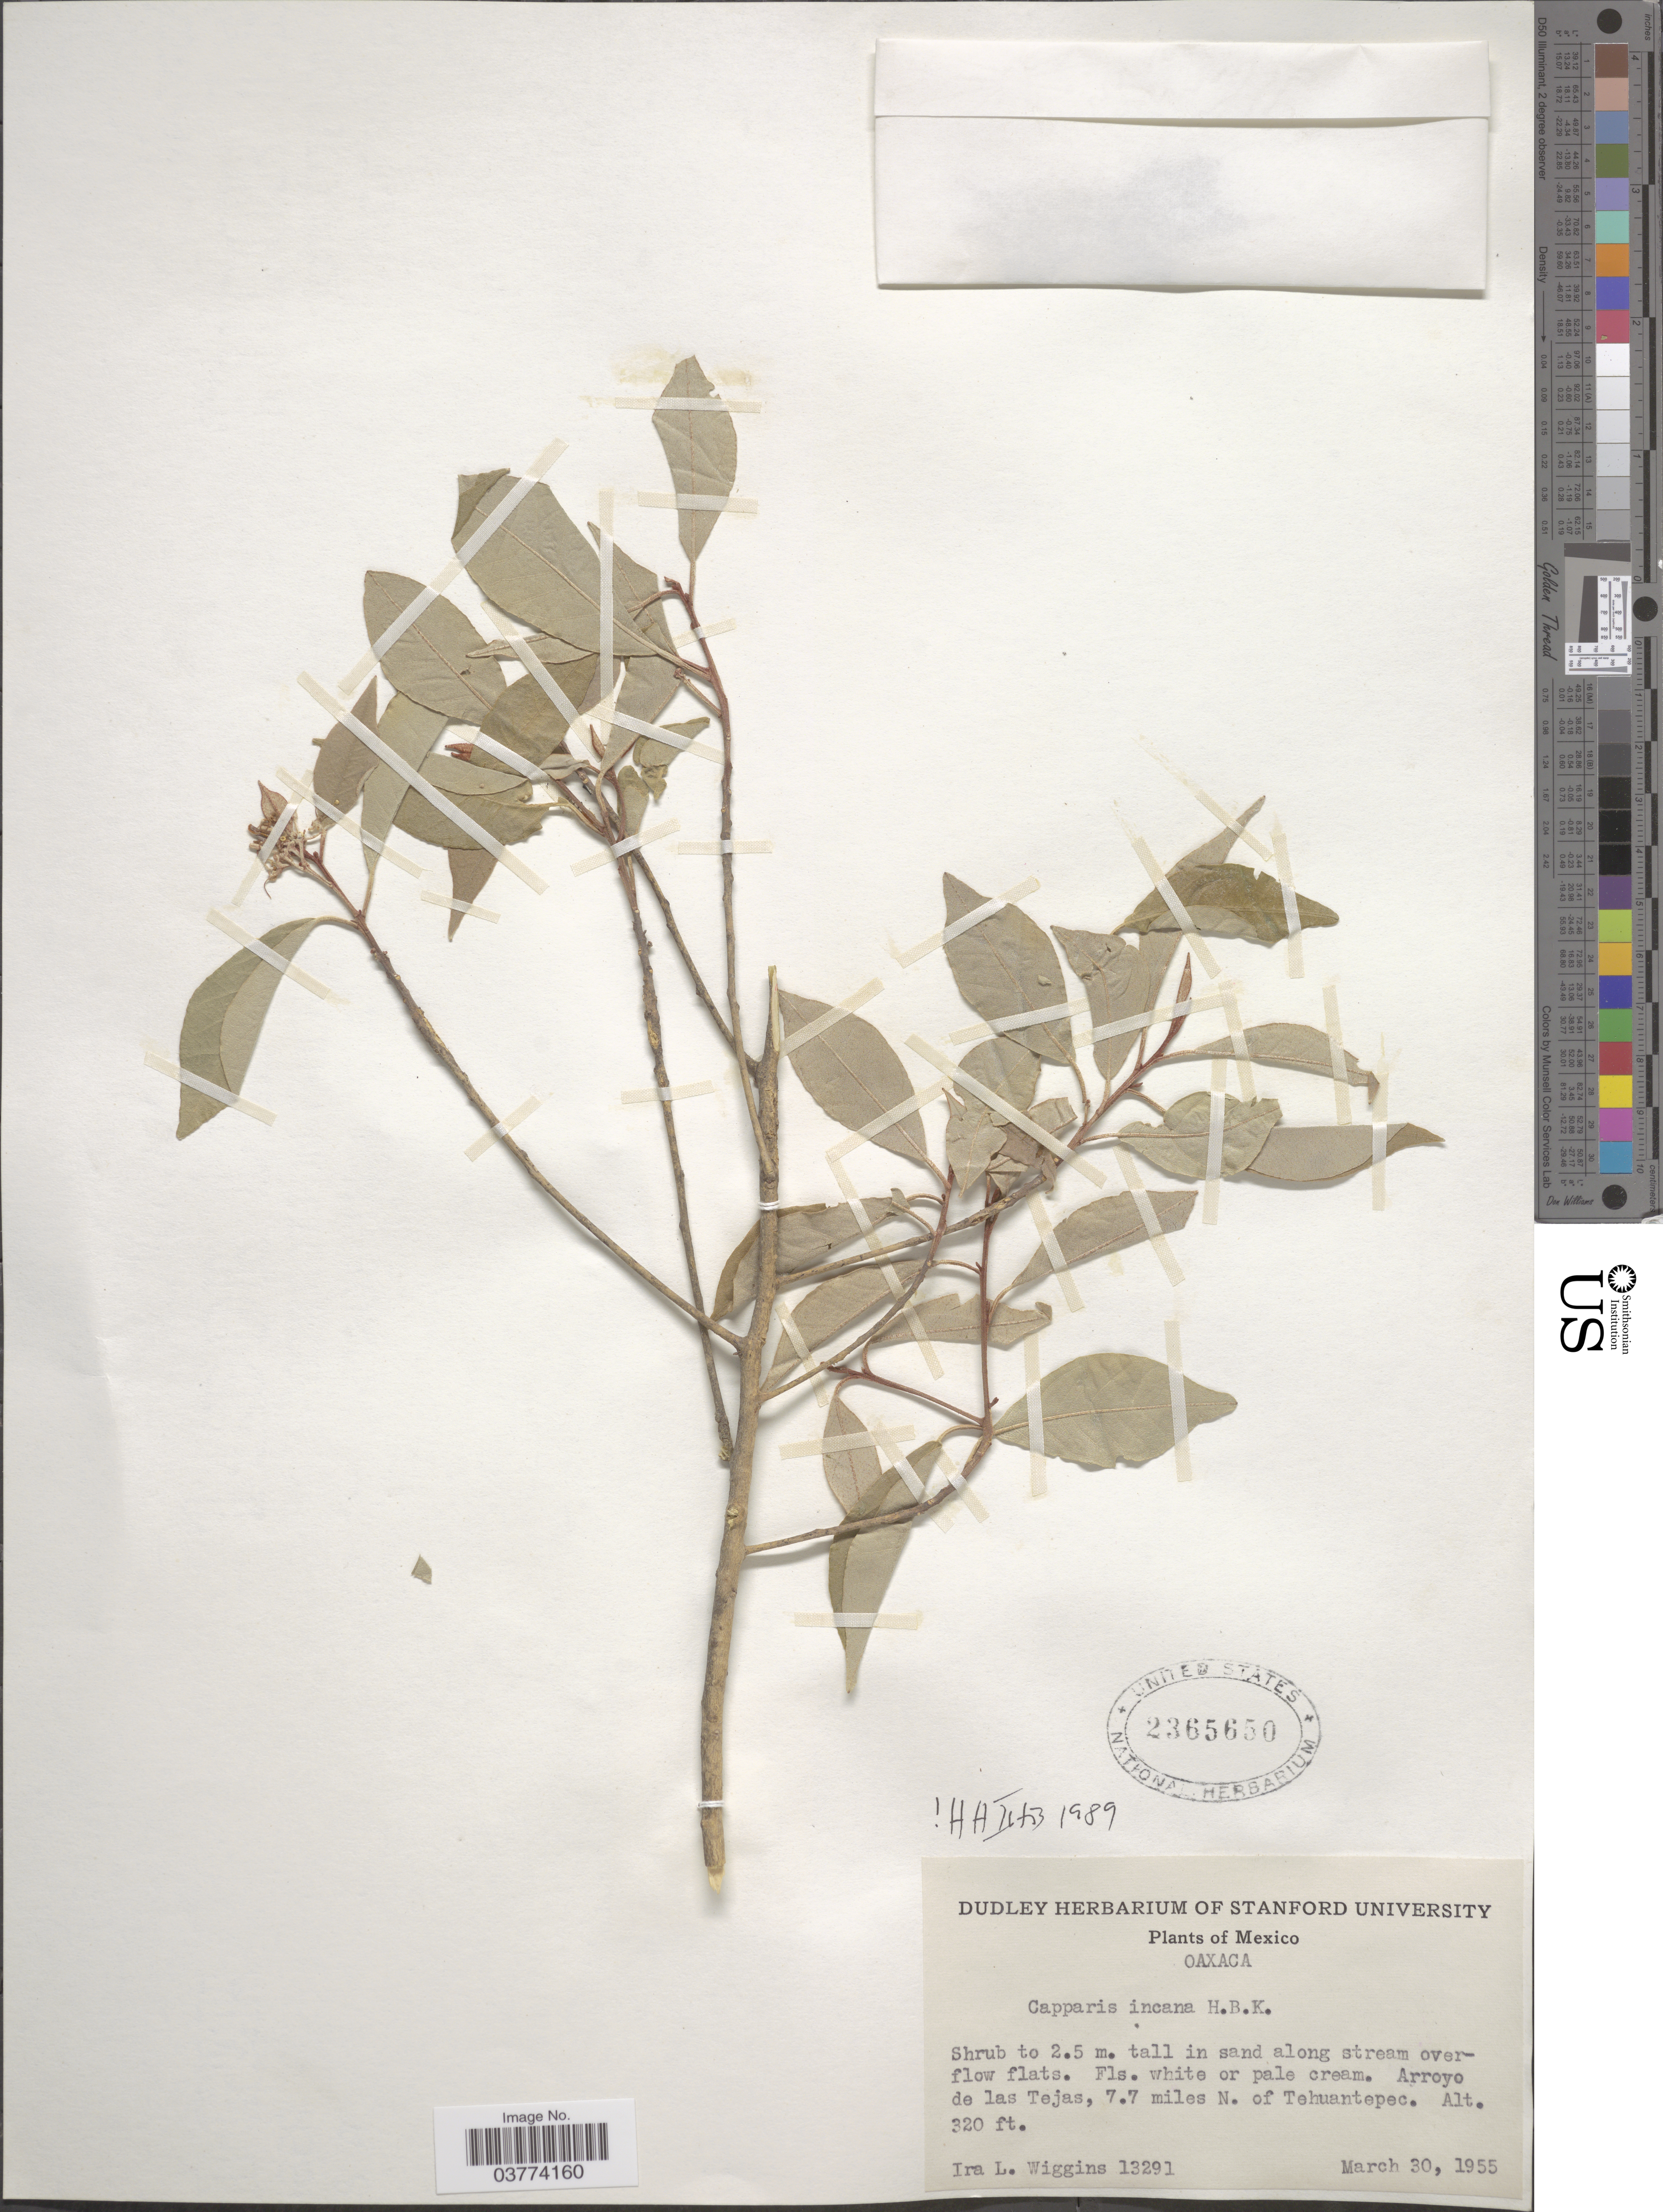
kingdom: Plantae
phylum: Tracheophyta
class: Magnoliopsida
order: Brassicales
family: Capparaceae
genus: Quadrella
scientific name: Quadrella incana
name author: (Kunth) Iltis & Cornejo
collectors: I. L. Wiggins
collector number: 13291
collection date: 1955-03-30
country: Mexico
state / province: Oaxaca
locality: Arroyo de las Tejas, 7.7 miles N. of Tehuantepec.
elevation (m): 98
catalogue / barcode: US 2365650